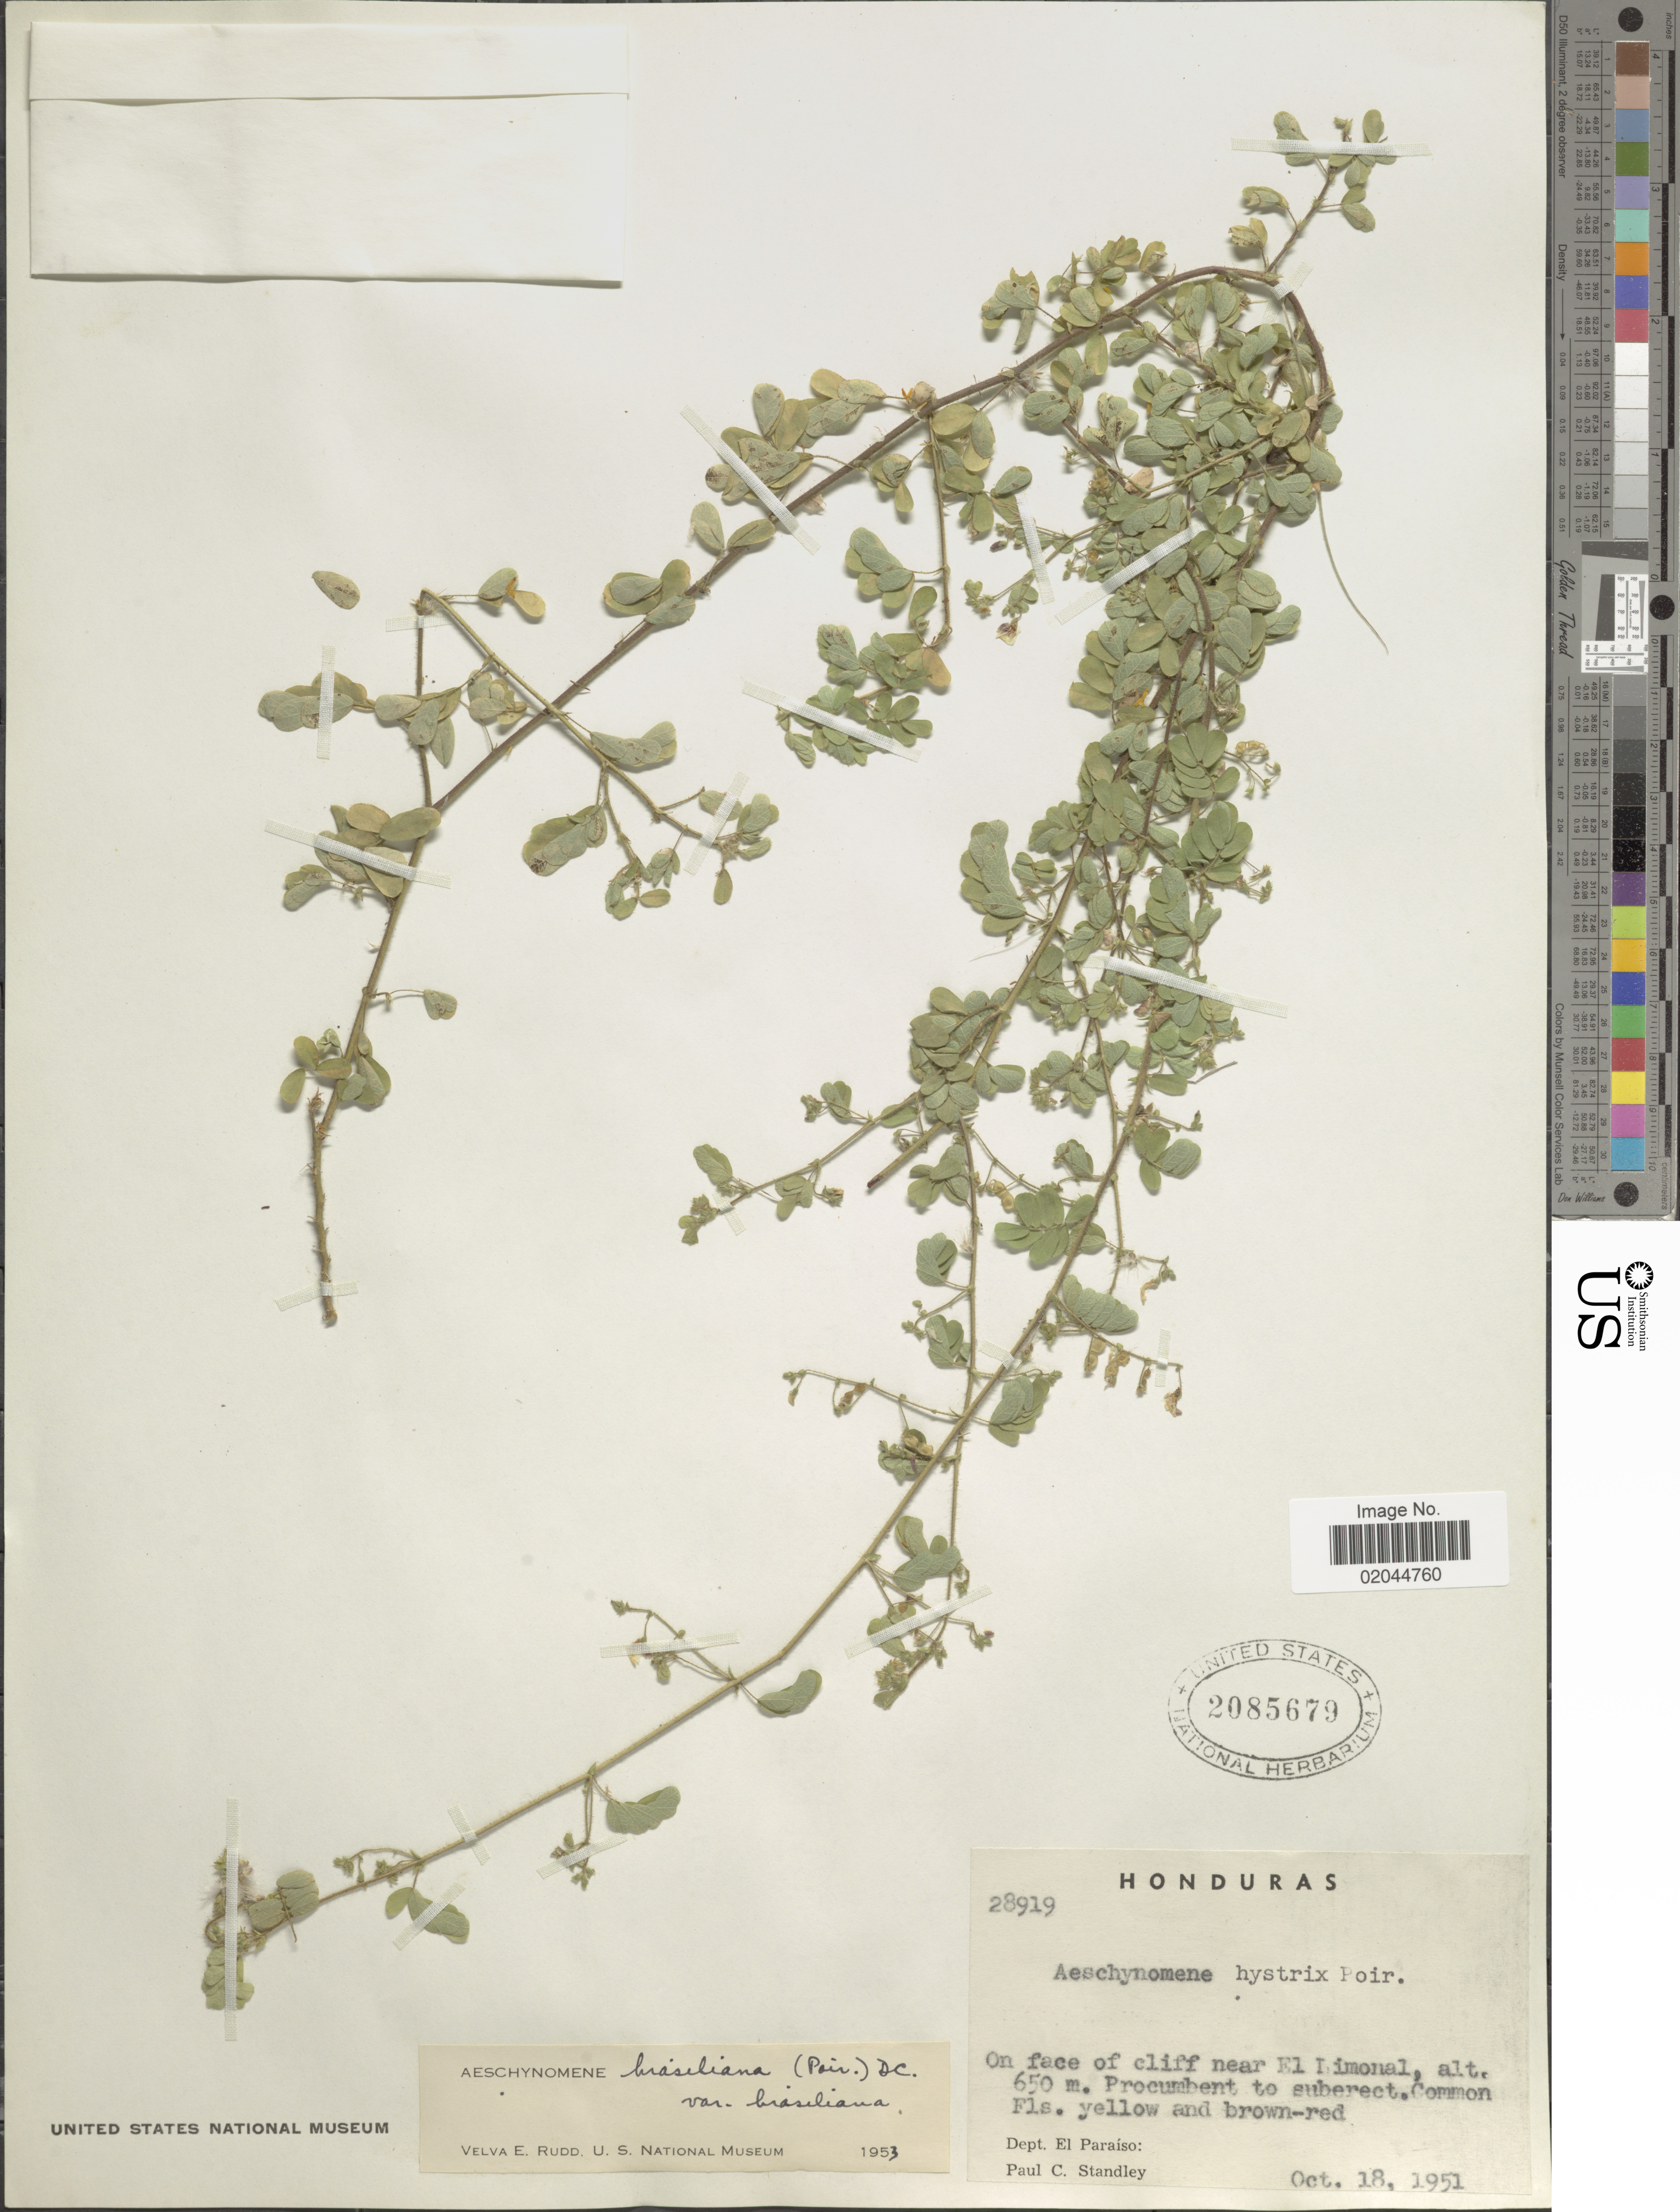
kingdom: Plantae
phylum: Tracheophyta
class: Magnoliopsida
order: Fabales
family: Fabaceae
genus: Aeschynomene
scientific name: Aeschynomene brasiliana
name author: (Poir.) DC.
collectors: P. C. Standley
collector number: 28919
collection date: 1951-10-18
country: Honduras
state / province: El Paraíso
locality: On face of cliff near El Limonal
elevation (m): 650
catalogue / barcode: US 2085679